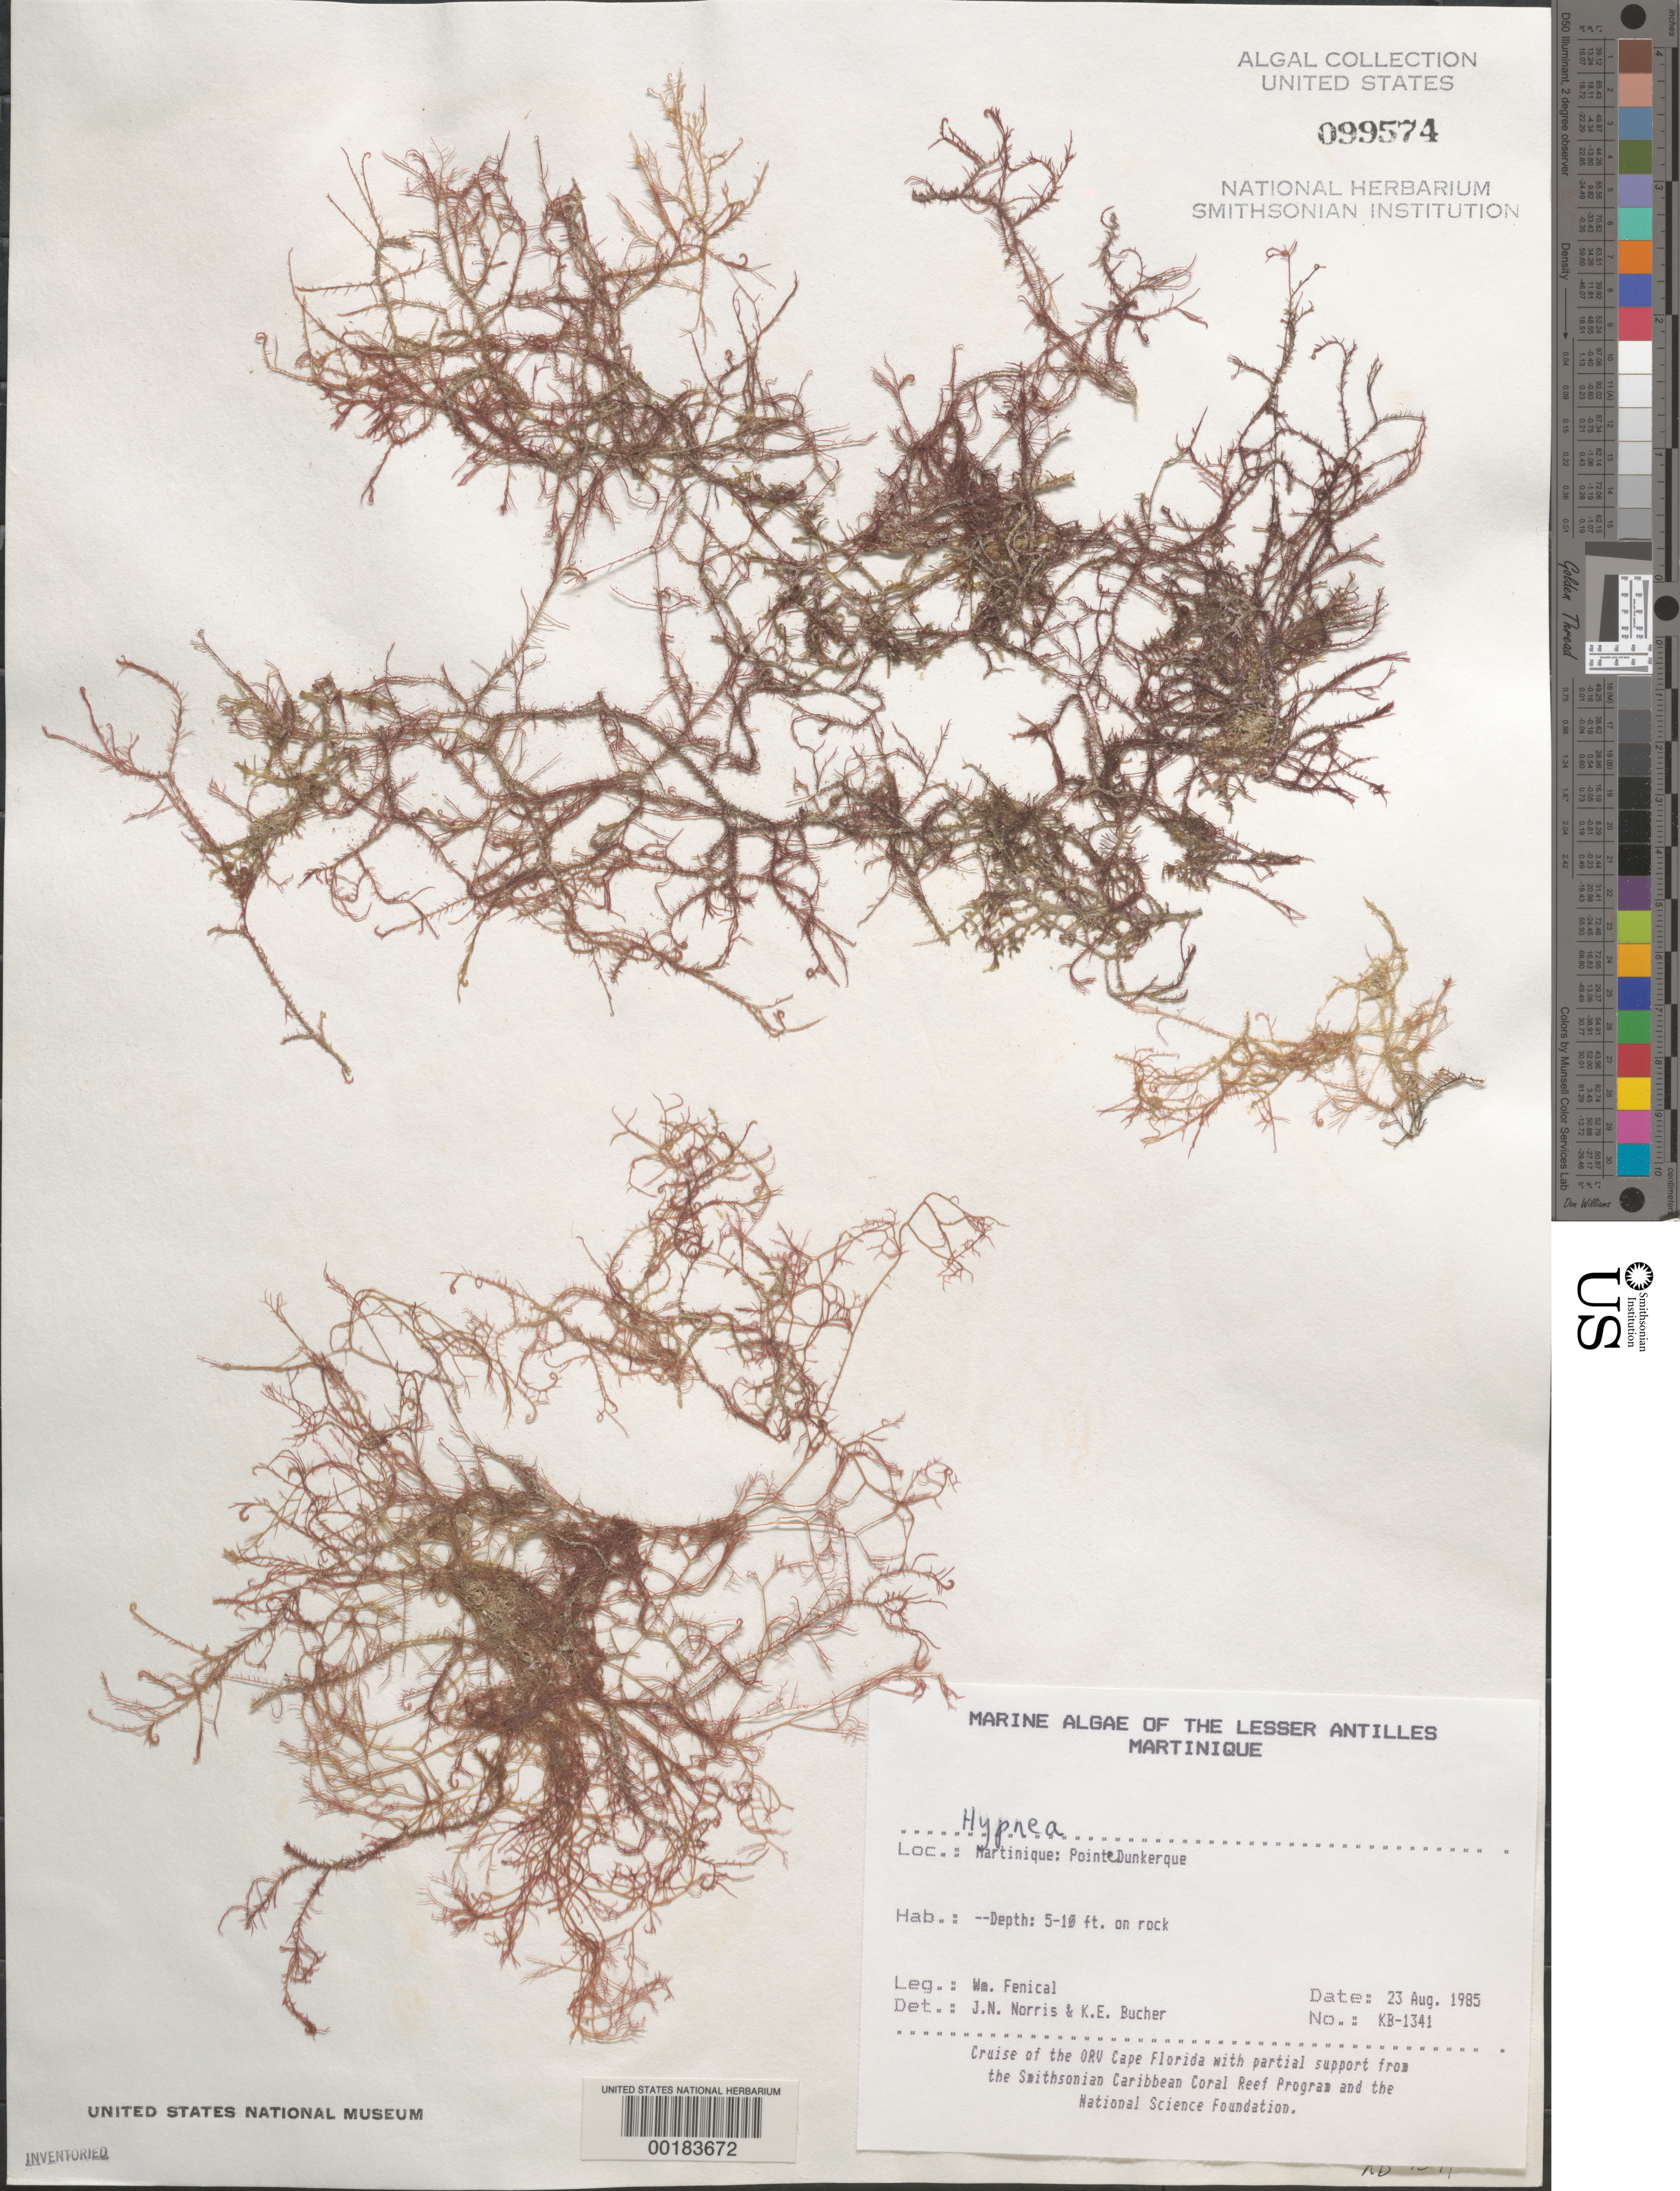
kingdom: Plantae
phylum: Rhodophyta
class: Florideophyceae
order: Gigartinales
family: Cystocloniaceae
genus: Hypnea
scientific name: Hypnea sp.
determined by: Norris, J. N.; Bucher, K. E.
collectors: W. Fenical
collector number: KB-1341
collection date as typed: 23 Aug 1985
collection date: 1985-08-23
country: Martinique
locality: Pointe Dunkerque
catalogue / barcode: US 99574